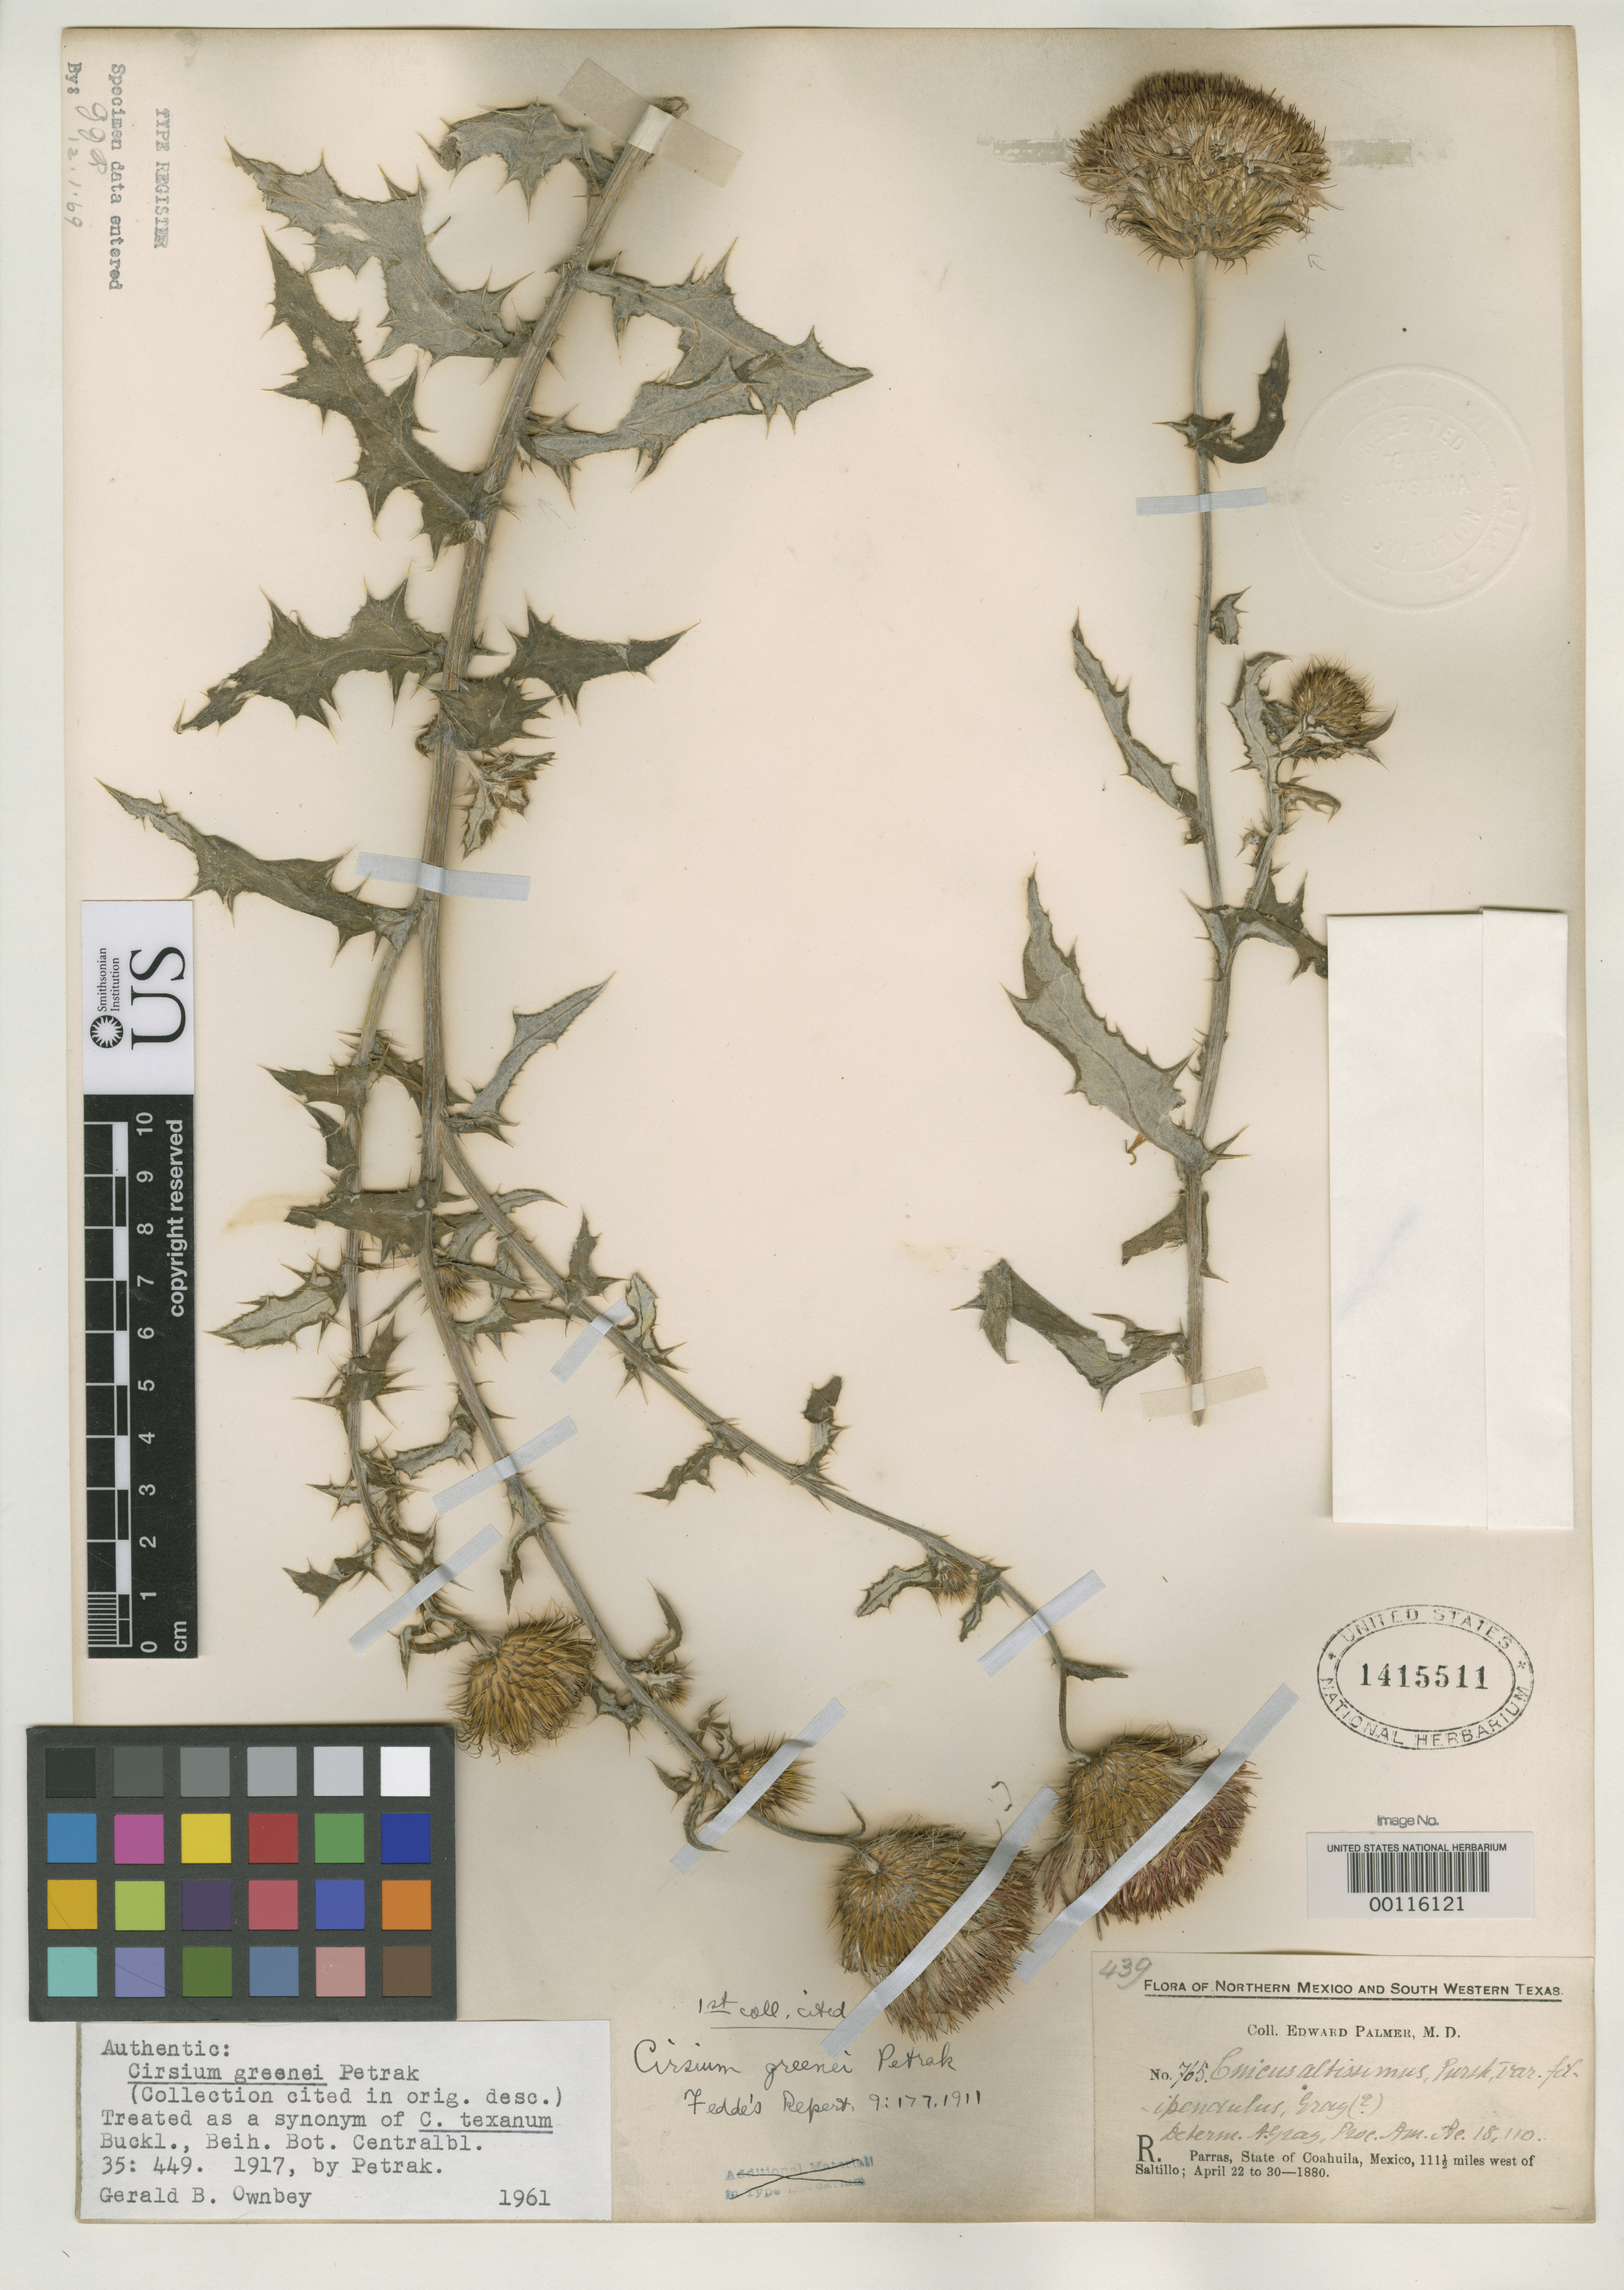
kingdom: Plantae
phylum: Tracheophyta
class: Magnoliopsida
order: Asterales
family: Asteraceae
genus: Cirsium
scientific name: Cirsium greenei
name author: Petr.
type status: Isosyntype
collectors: E. Palmer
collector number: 765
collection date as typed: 22 Apr 1880 to 30 Apr 1880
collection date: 1880-04-22/1880-04-30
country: Mexico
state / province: Coahuila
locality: Saltillo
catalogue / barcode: US 1415511